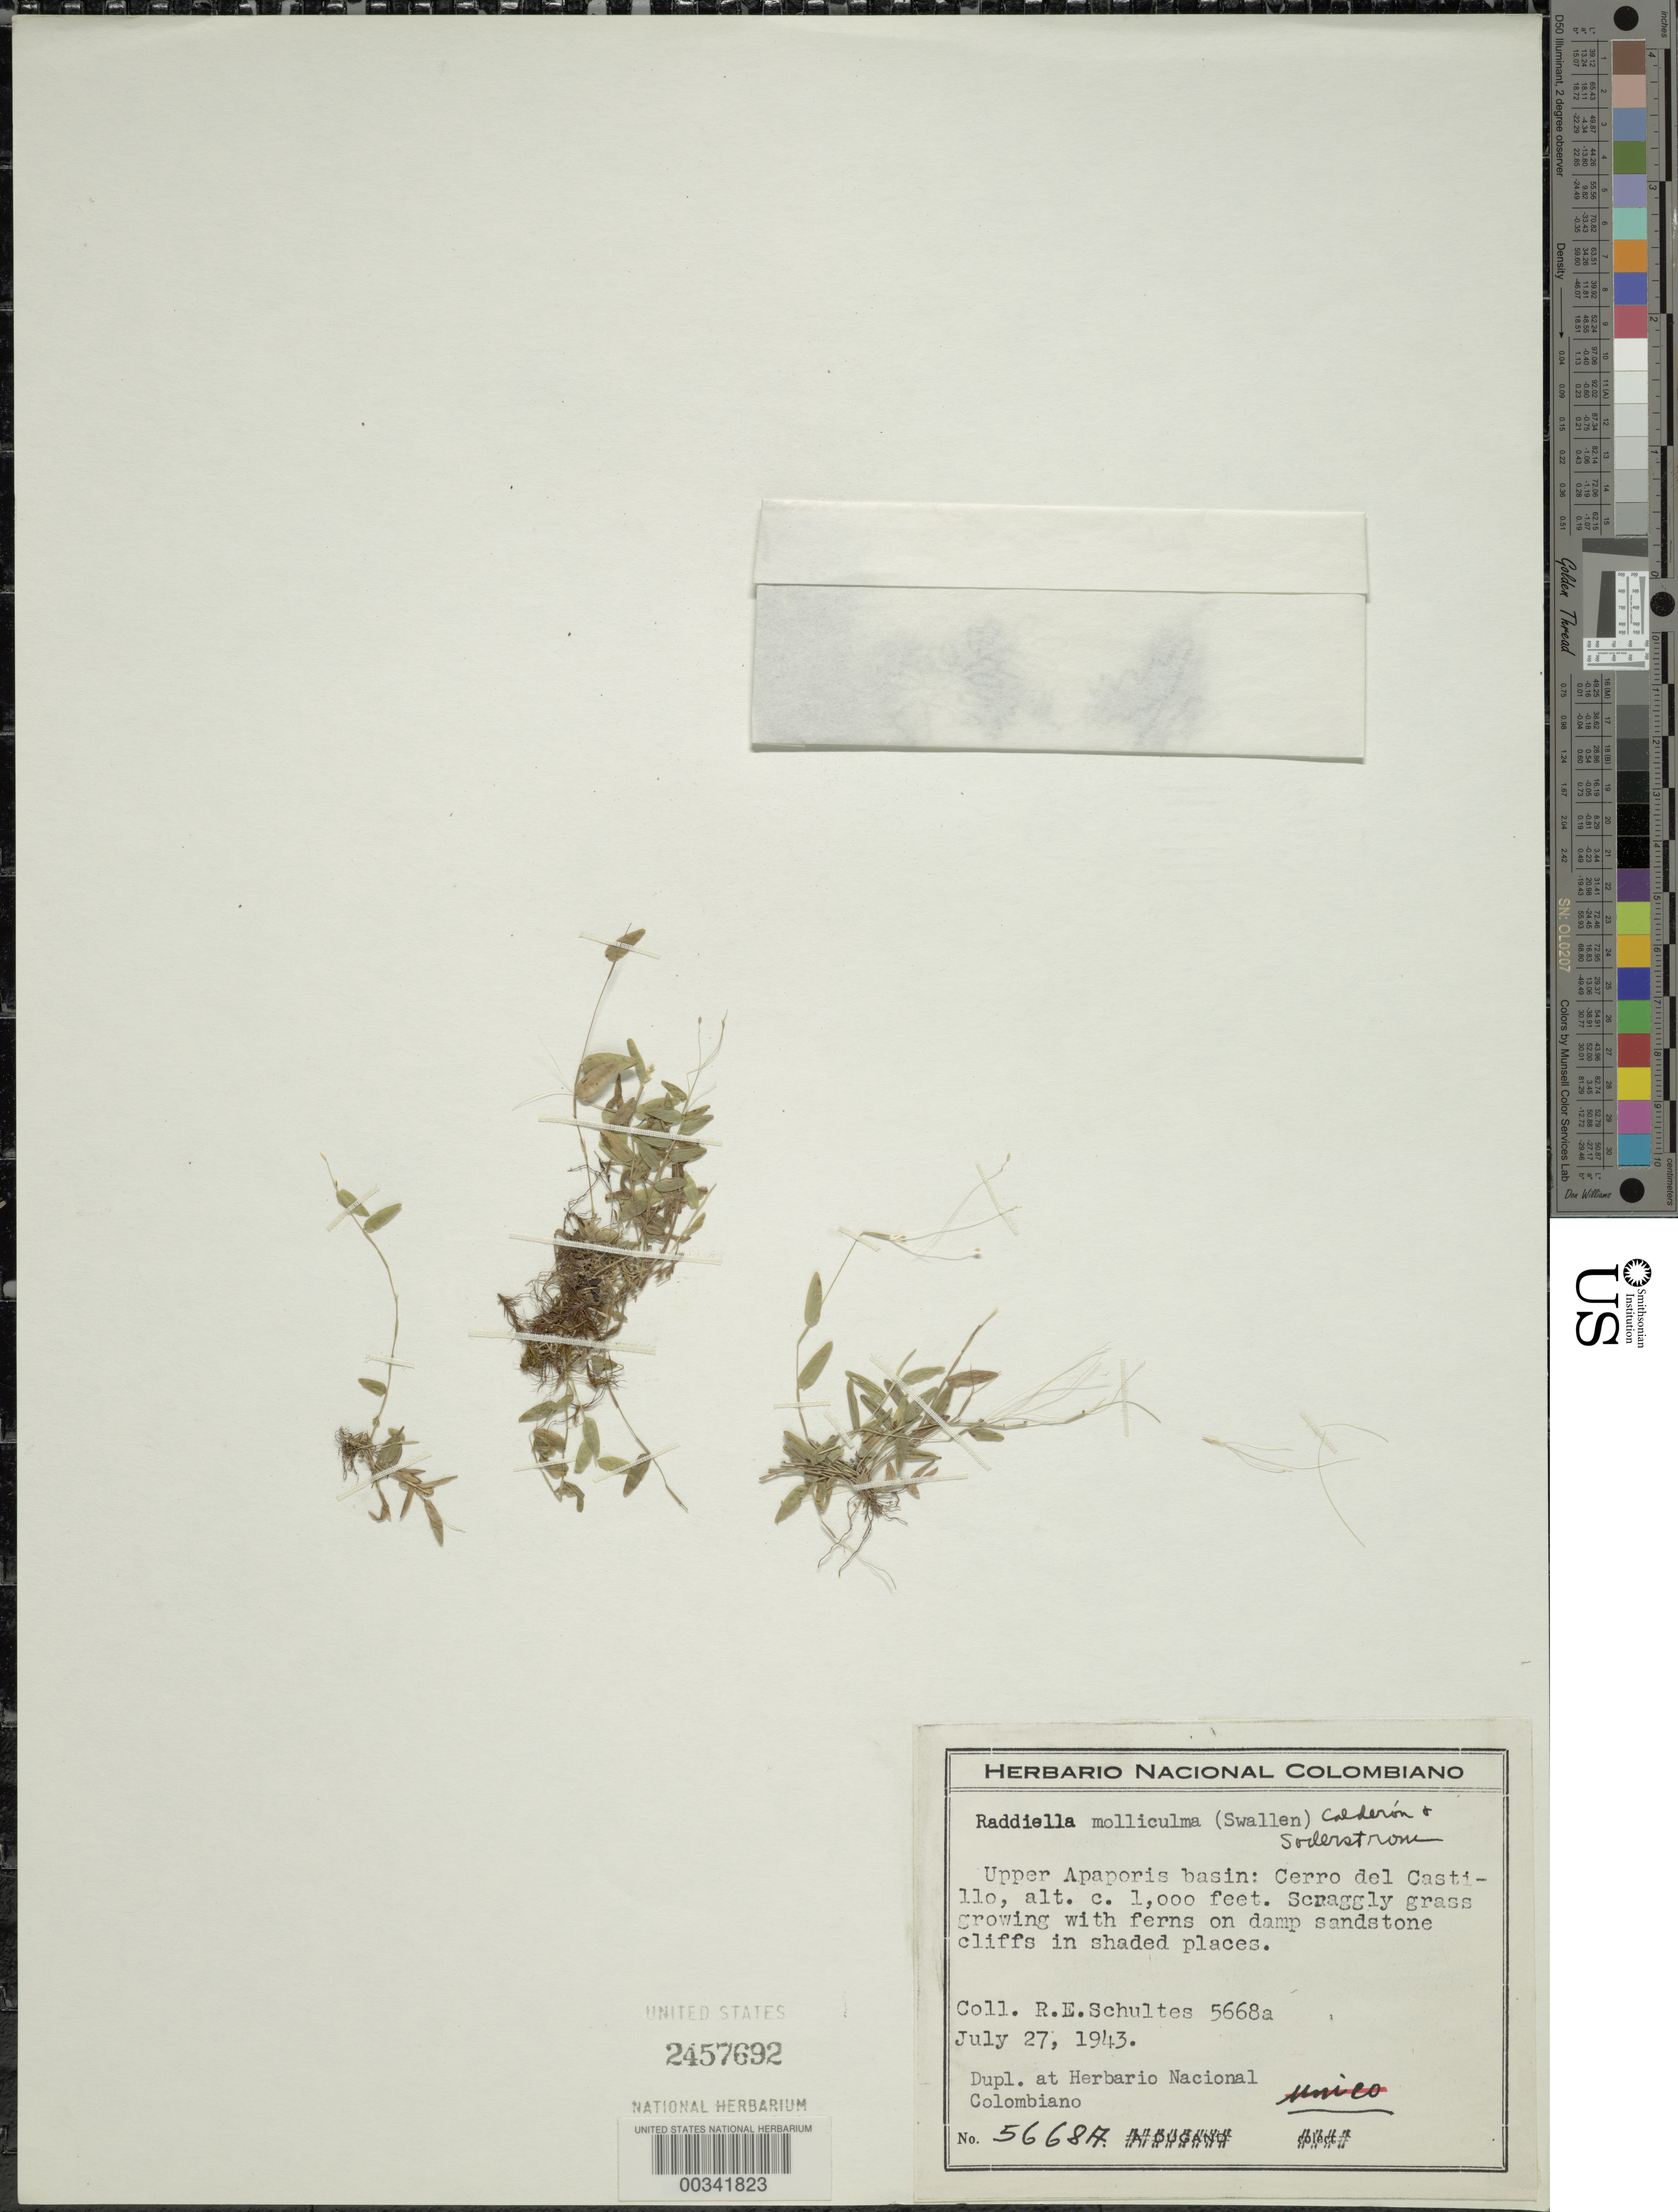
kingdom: Plantae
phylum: Tracheophyta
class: Liliopsida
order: Poales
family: Poaceae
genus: Raddiella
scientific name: Raddiella molliculma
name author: (Swallen) C. E. Calderón & Soderstr.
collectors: R. E. Schultes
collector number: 5668a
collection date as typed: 27 Jul 1943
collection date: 1943-07-27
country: Colombia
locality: Upper Apaoris Basin; Cerro del Castillo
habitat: On damp sandstone cliffs in shaded places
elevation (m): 305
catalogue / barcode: US 2457692